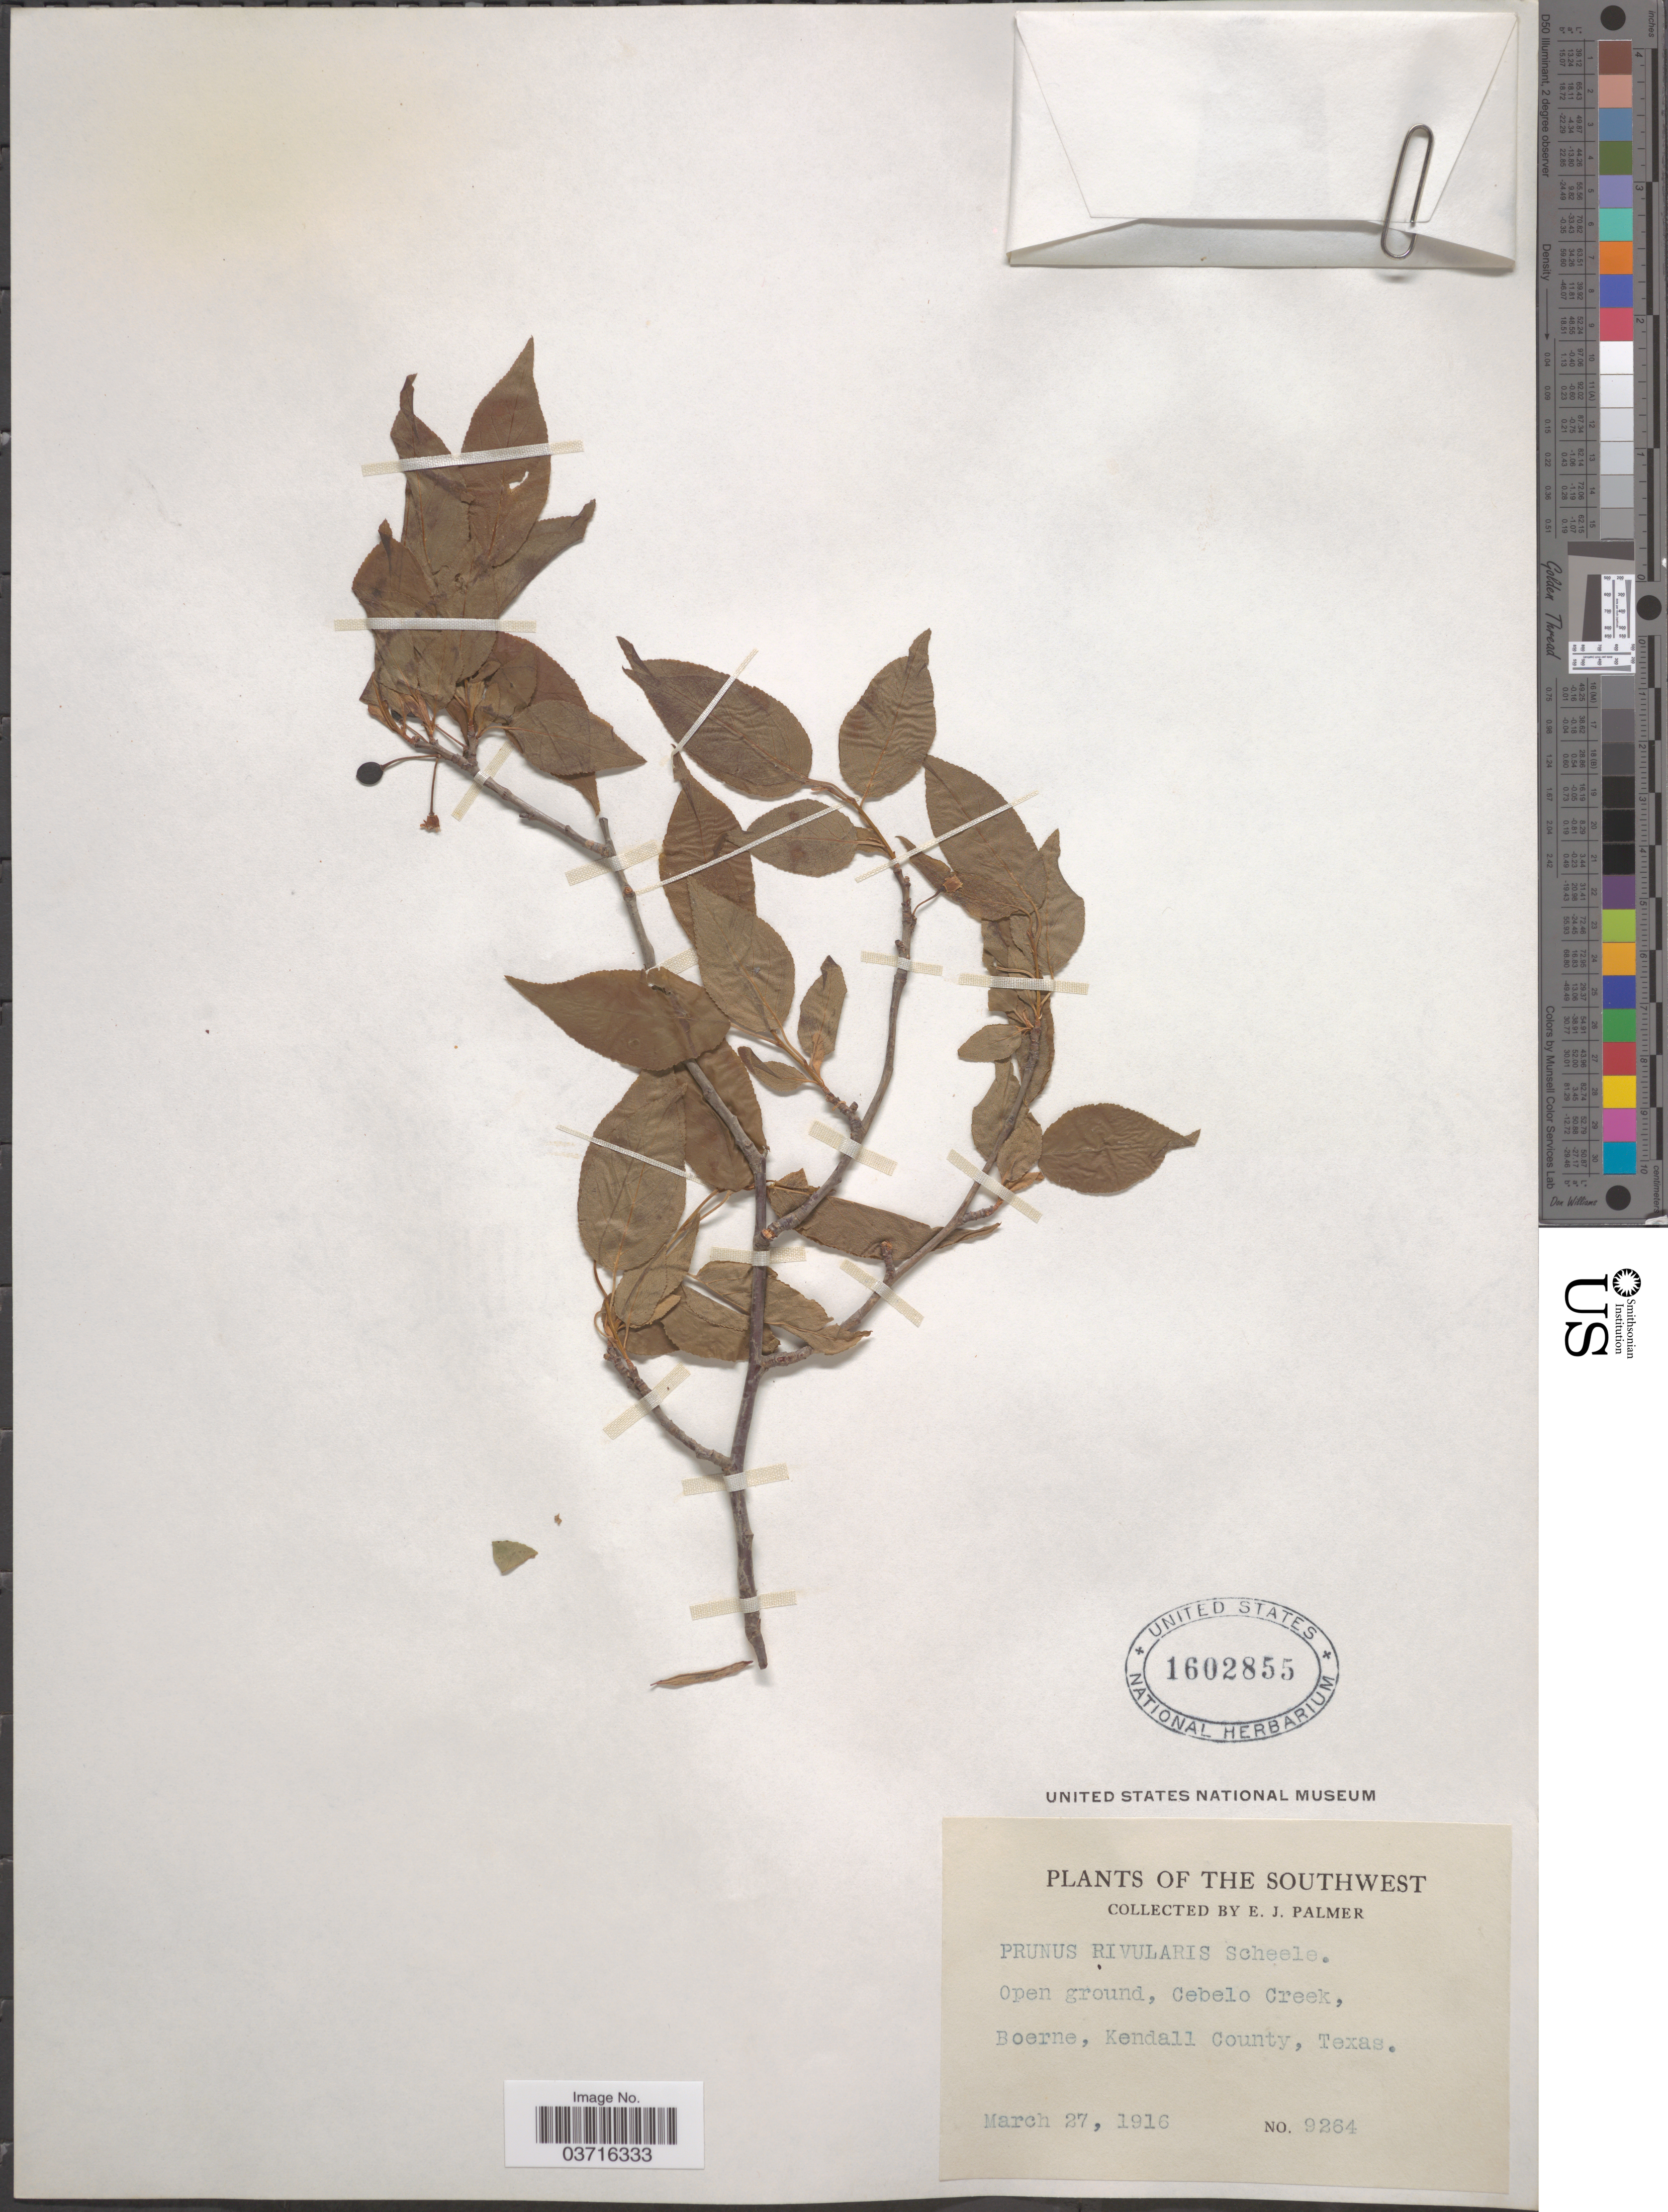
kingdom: Plantae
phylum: Tracheophyta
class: Magnoliopsida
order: Rosales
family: Rosaceae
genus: Prunus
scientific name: Prunus rivularis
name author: Scheele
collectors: E. J. Palmer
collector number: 9264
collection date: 1916-03-27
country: United States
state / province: Texas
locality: The Southwest. Cebelo Creek, Boerne, Kendall County.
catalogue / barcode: US 1602855